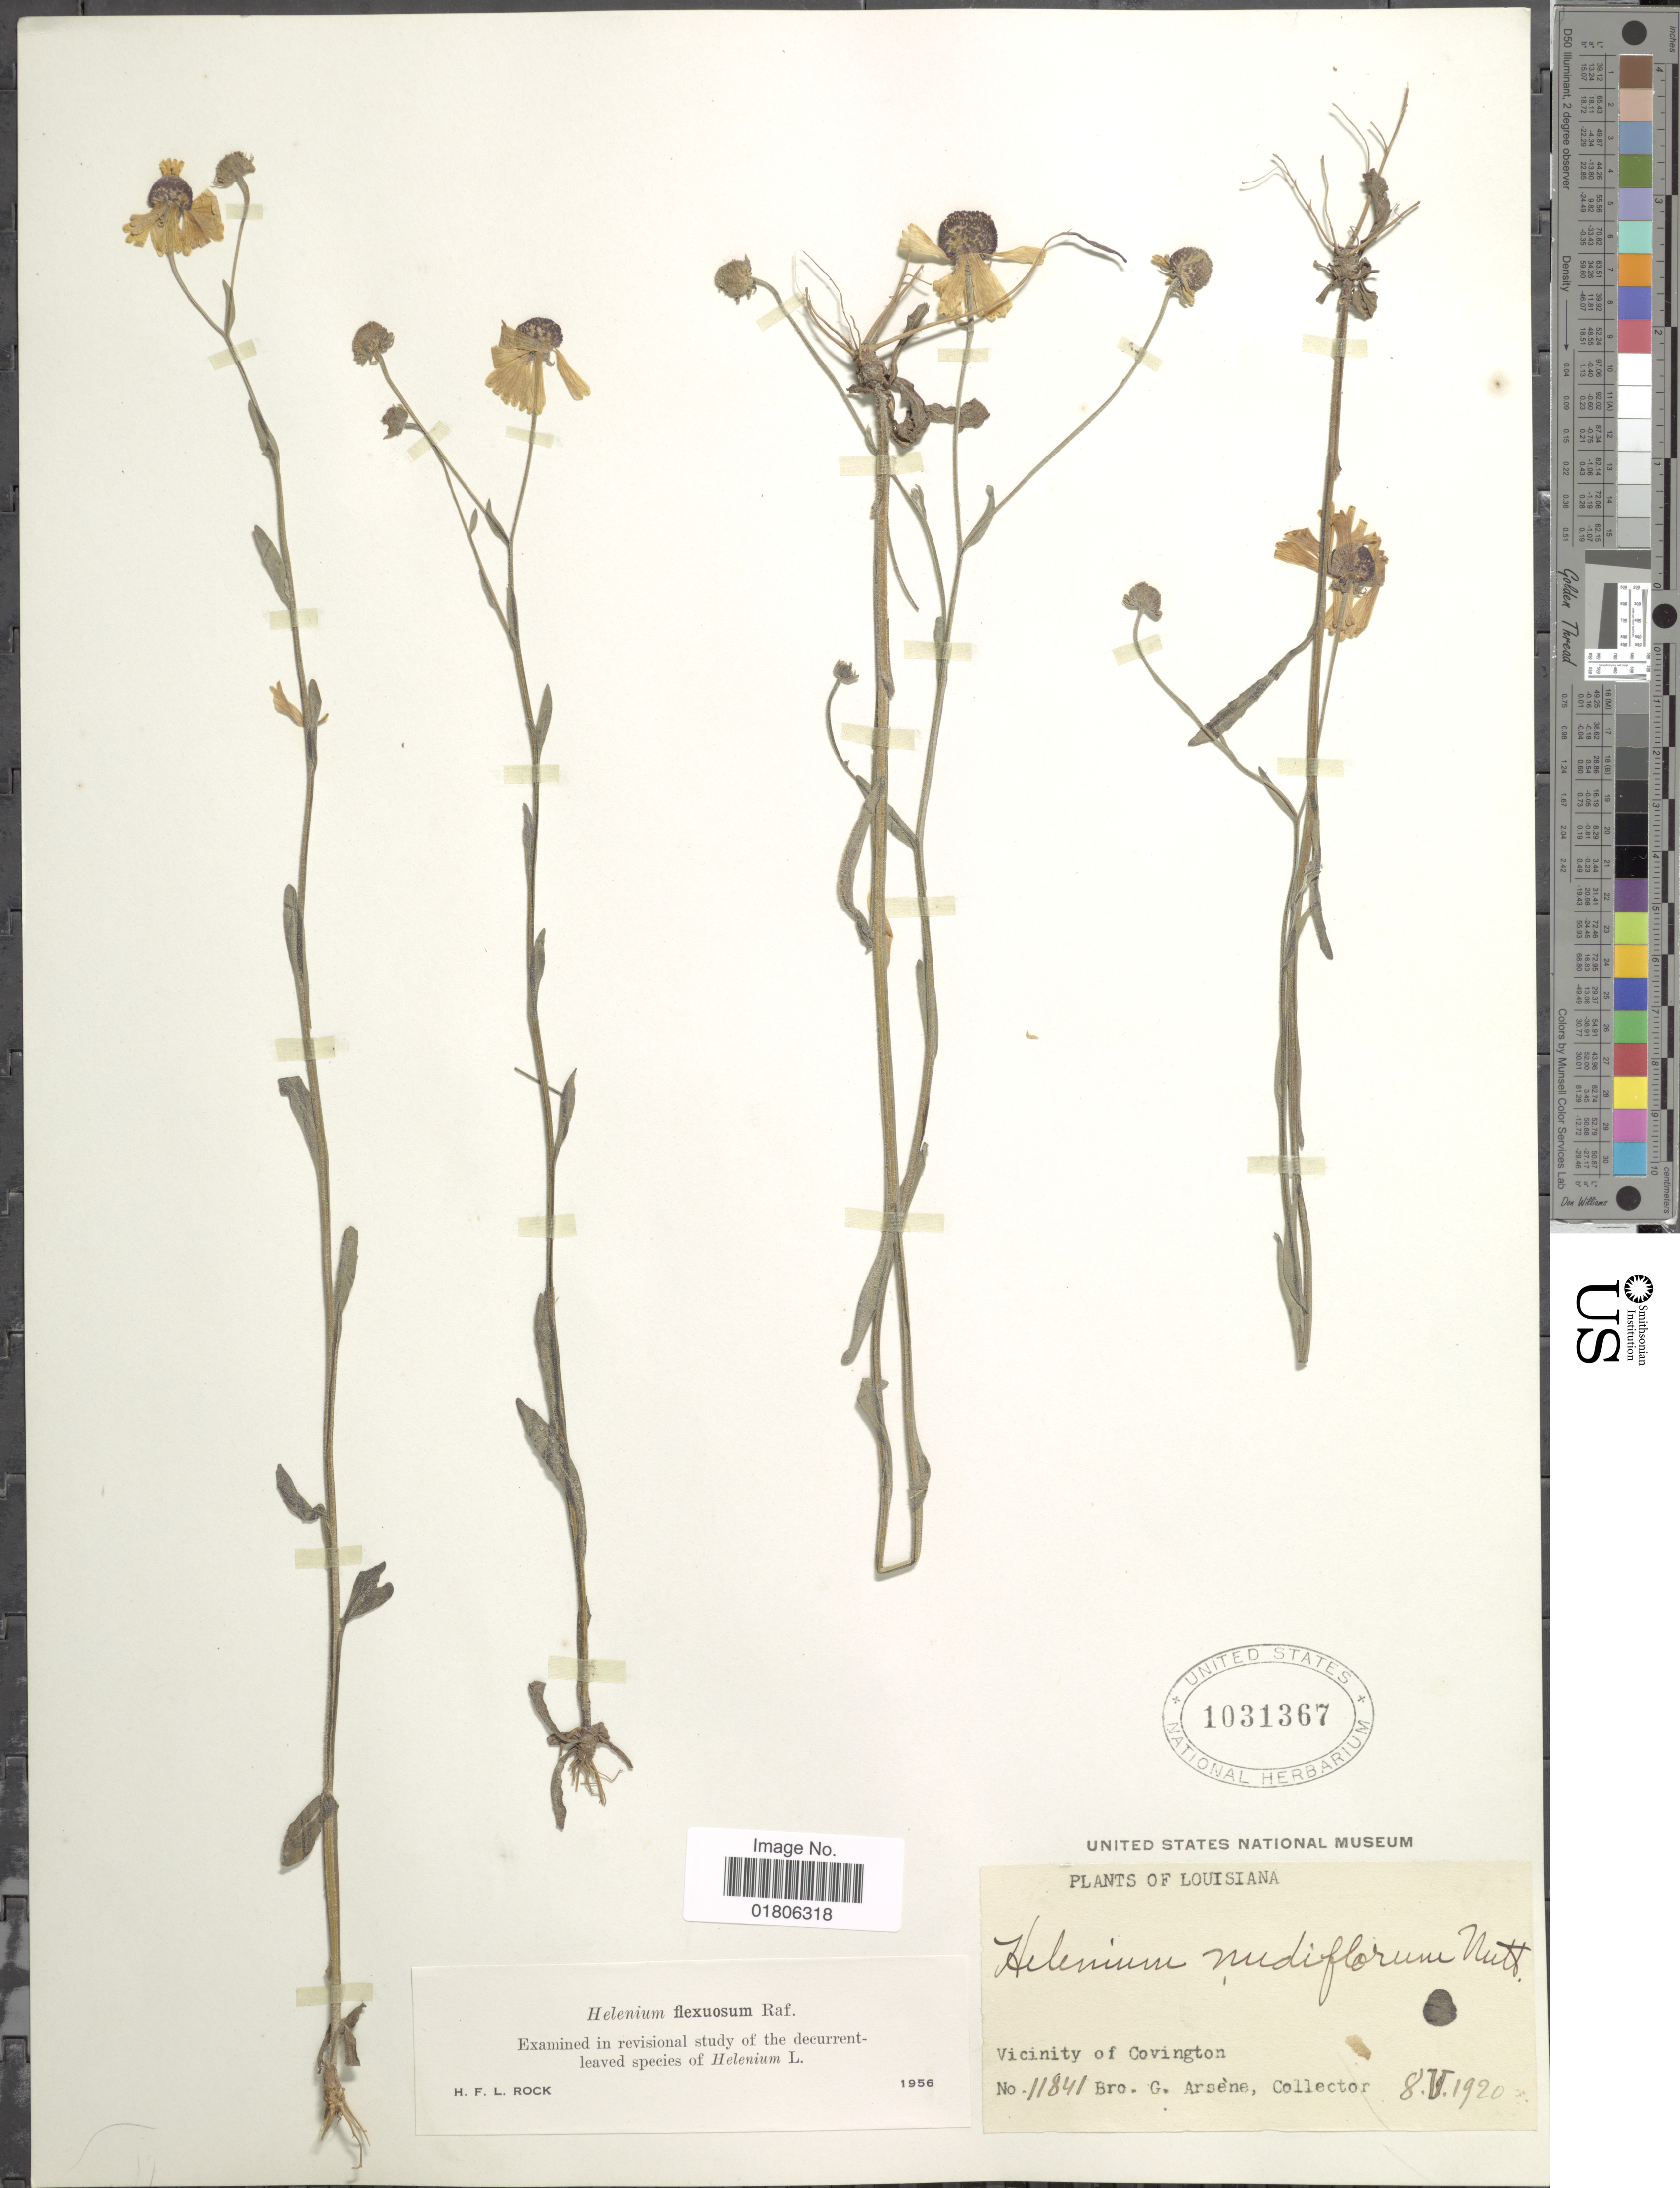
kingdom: Plantae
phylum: Tracheophyta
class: Magnoliopsida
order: Asterales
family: Asteraceae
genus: Helenium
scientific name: Helenium flexuosum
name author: Raf.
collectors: Bro. G. Arsène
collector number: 11841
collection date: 1920-05-08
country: United States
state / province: Louisiana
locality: Vicinity of Covington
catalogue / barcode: US 1031367